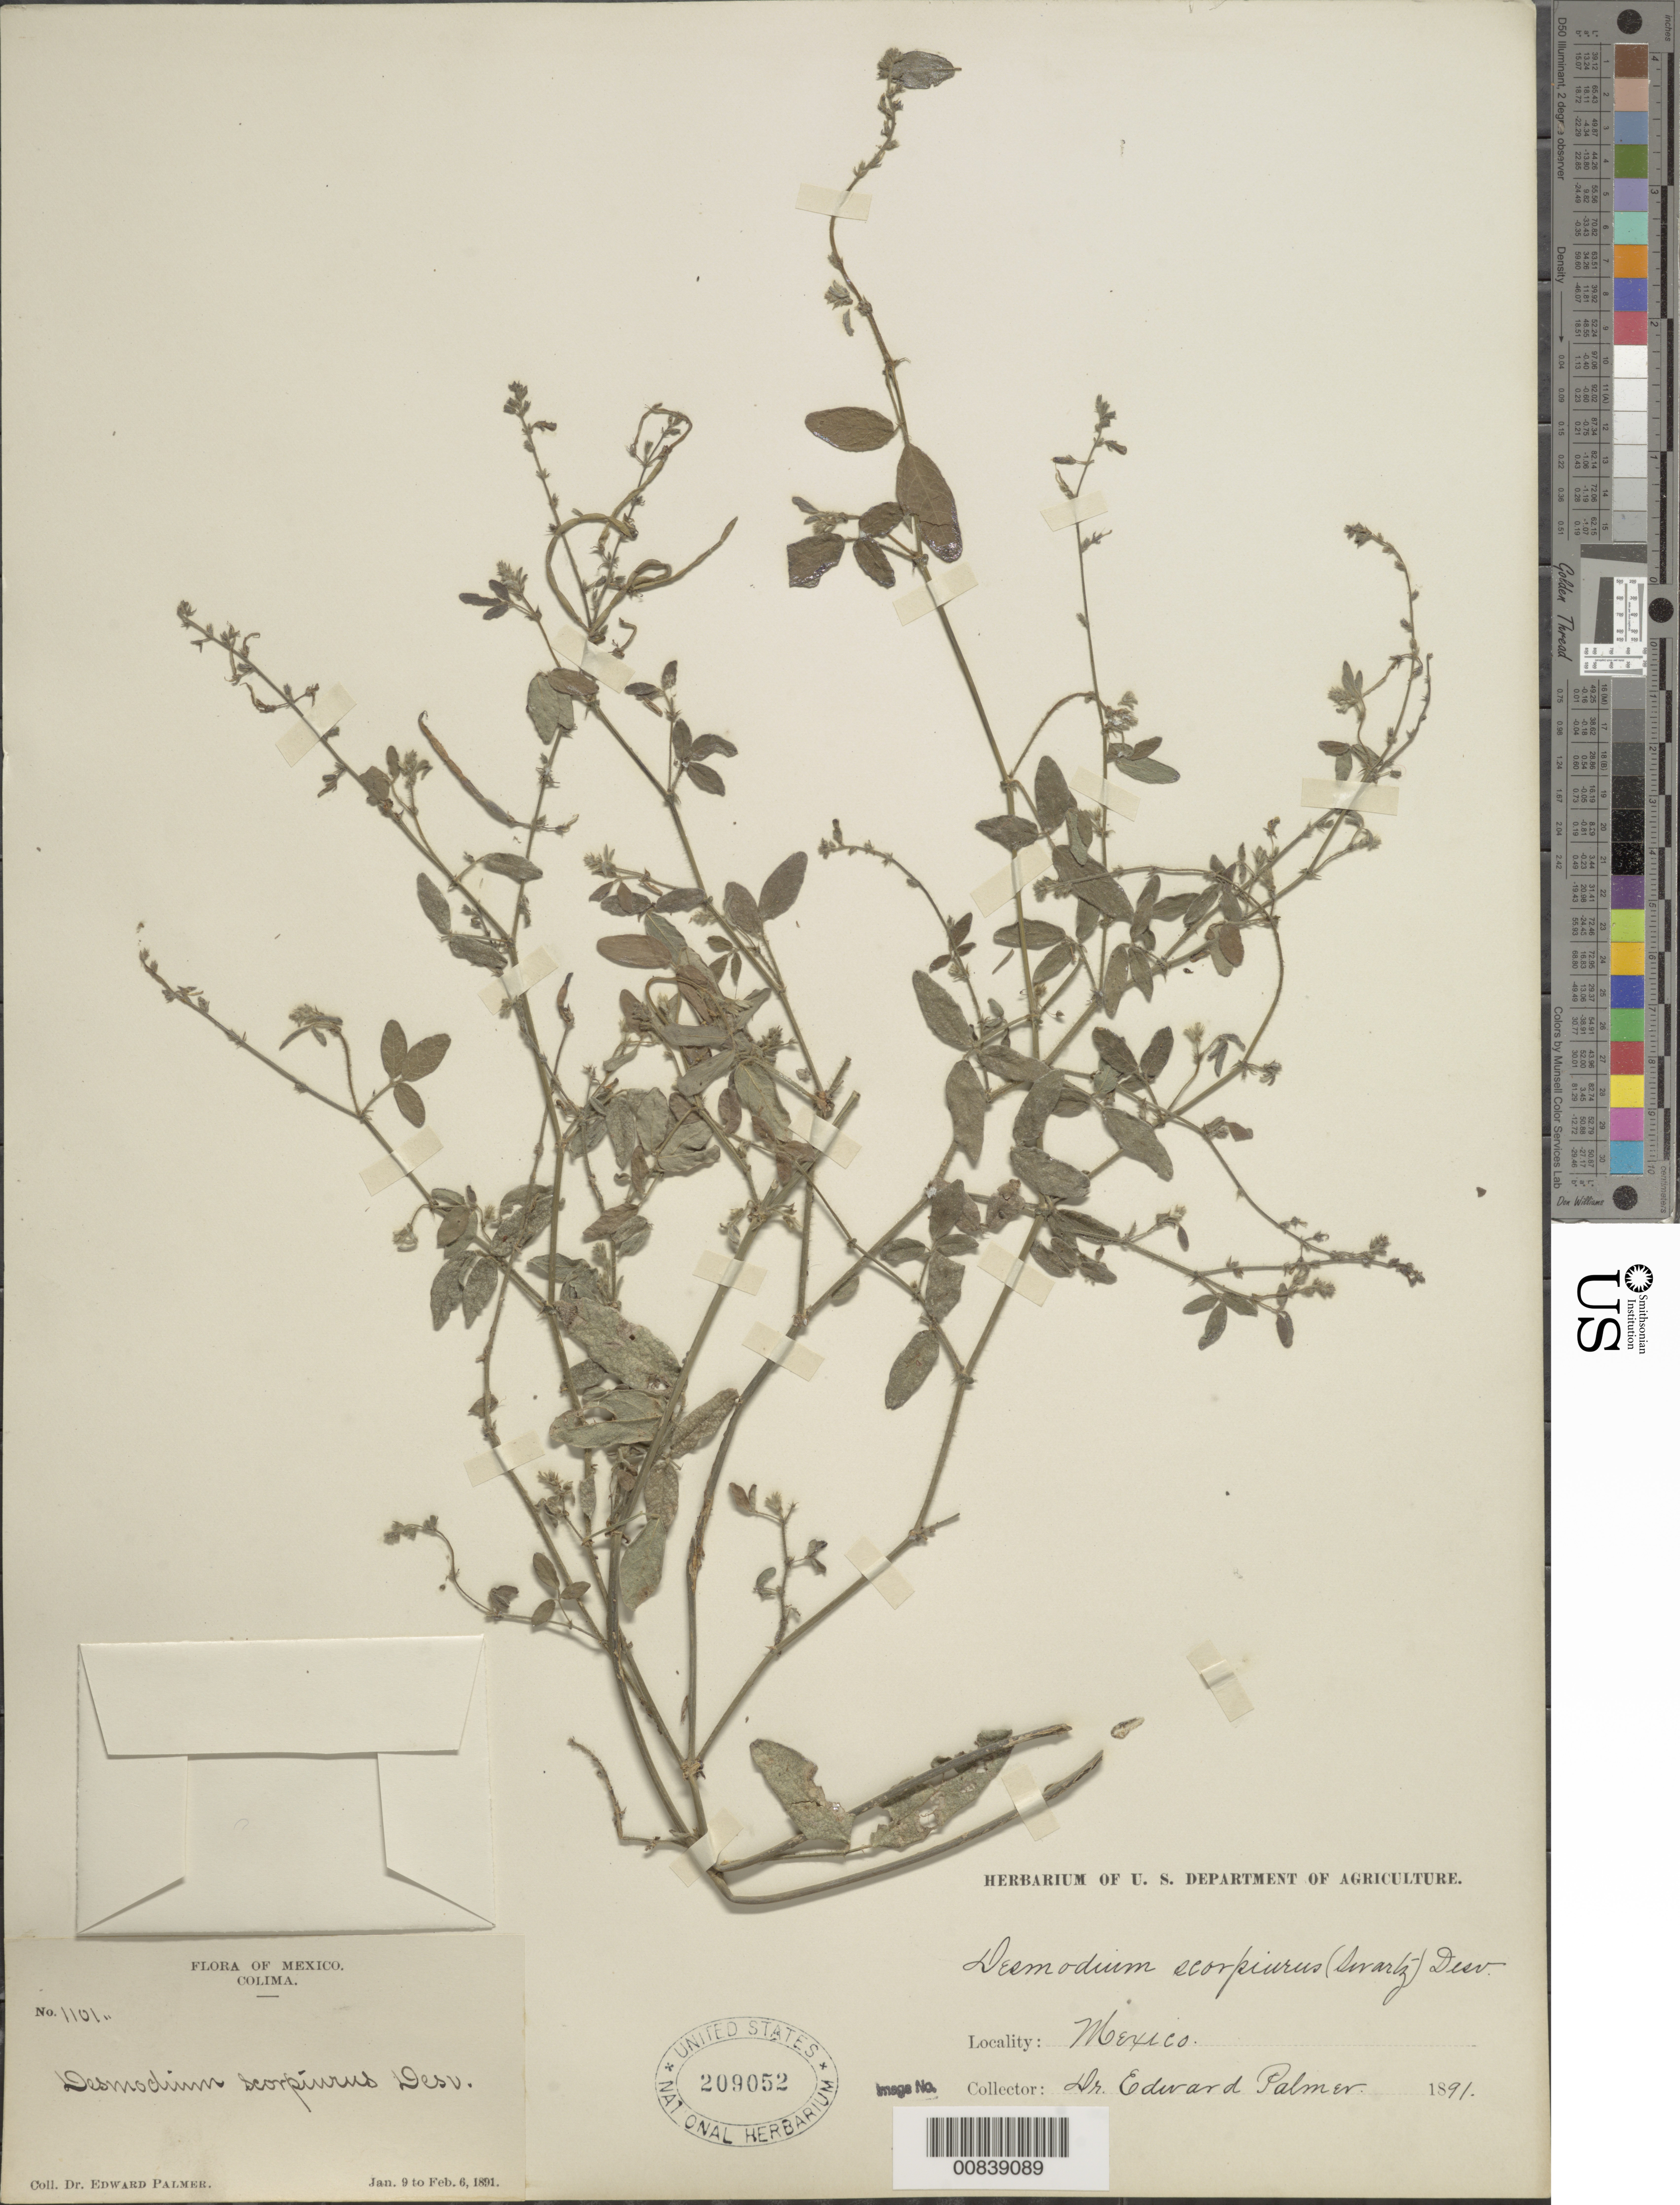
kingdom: Plantae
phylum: Tracheophyta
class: Magnoliopsida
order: Fabales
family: Fabaceae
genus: Desmodium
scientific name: Desmodium scorpiurus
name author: (Sw.) Desv. ex DC.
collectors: E. Palmer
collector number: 1101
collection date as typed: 09 Jan 1891 to 06 Feb 1891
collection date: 1891-01-09/1891-02-06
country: Mexico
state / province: Colima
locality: Colima.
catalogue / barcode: US 209052